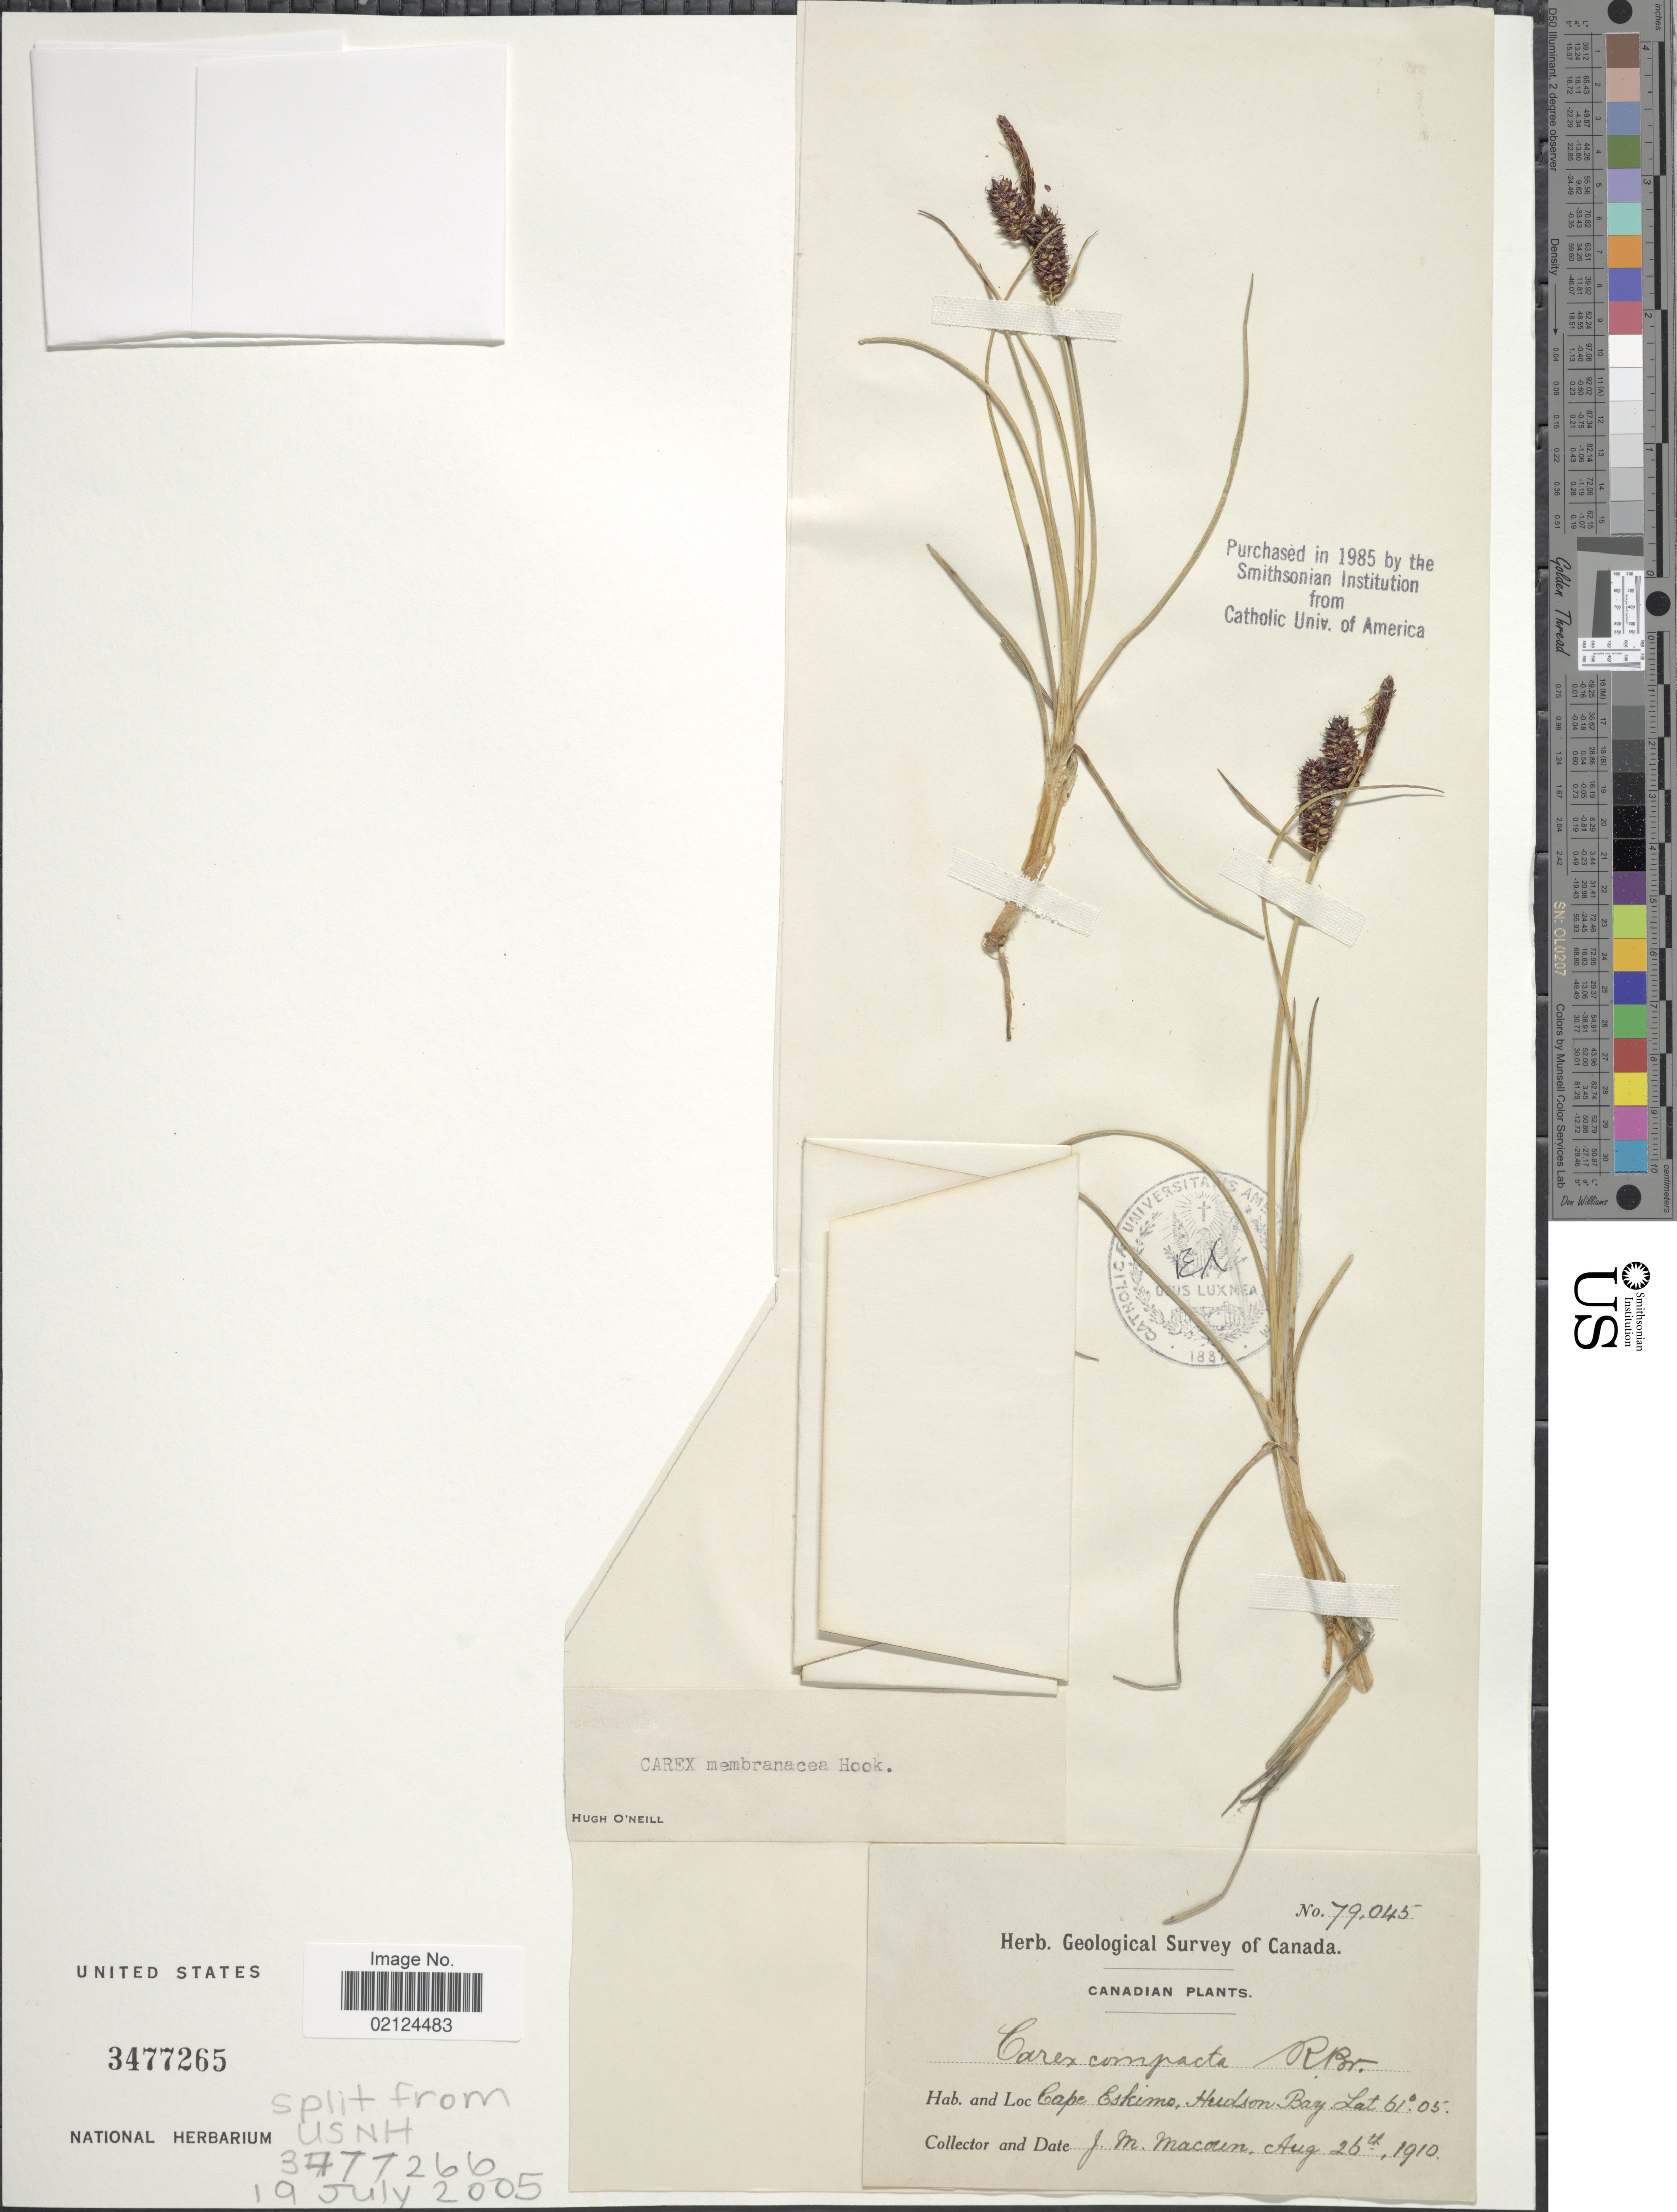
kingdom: Plantae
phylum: Tracheophyta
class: Liliopsida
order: Poales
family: Cyperaceae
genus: Carex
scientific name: Carex membranacea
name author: Hook.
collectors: J. M. Macoun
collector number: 79045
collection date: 1910-08-26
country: Canada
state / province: Nunavut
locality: Cape Eskimo, Hudson Bay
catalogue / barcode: US 3477265